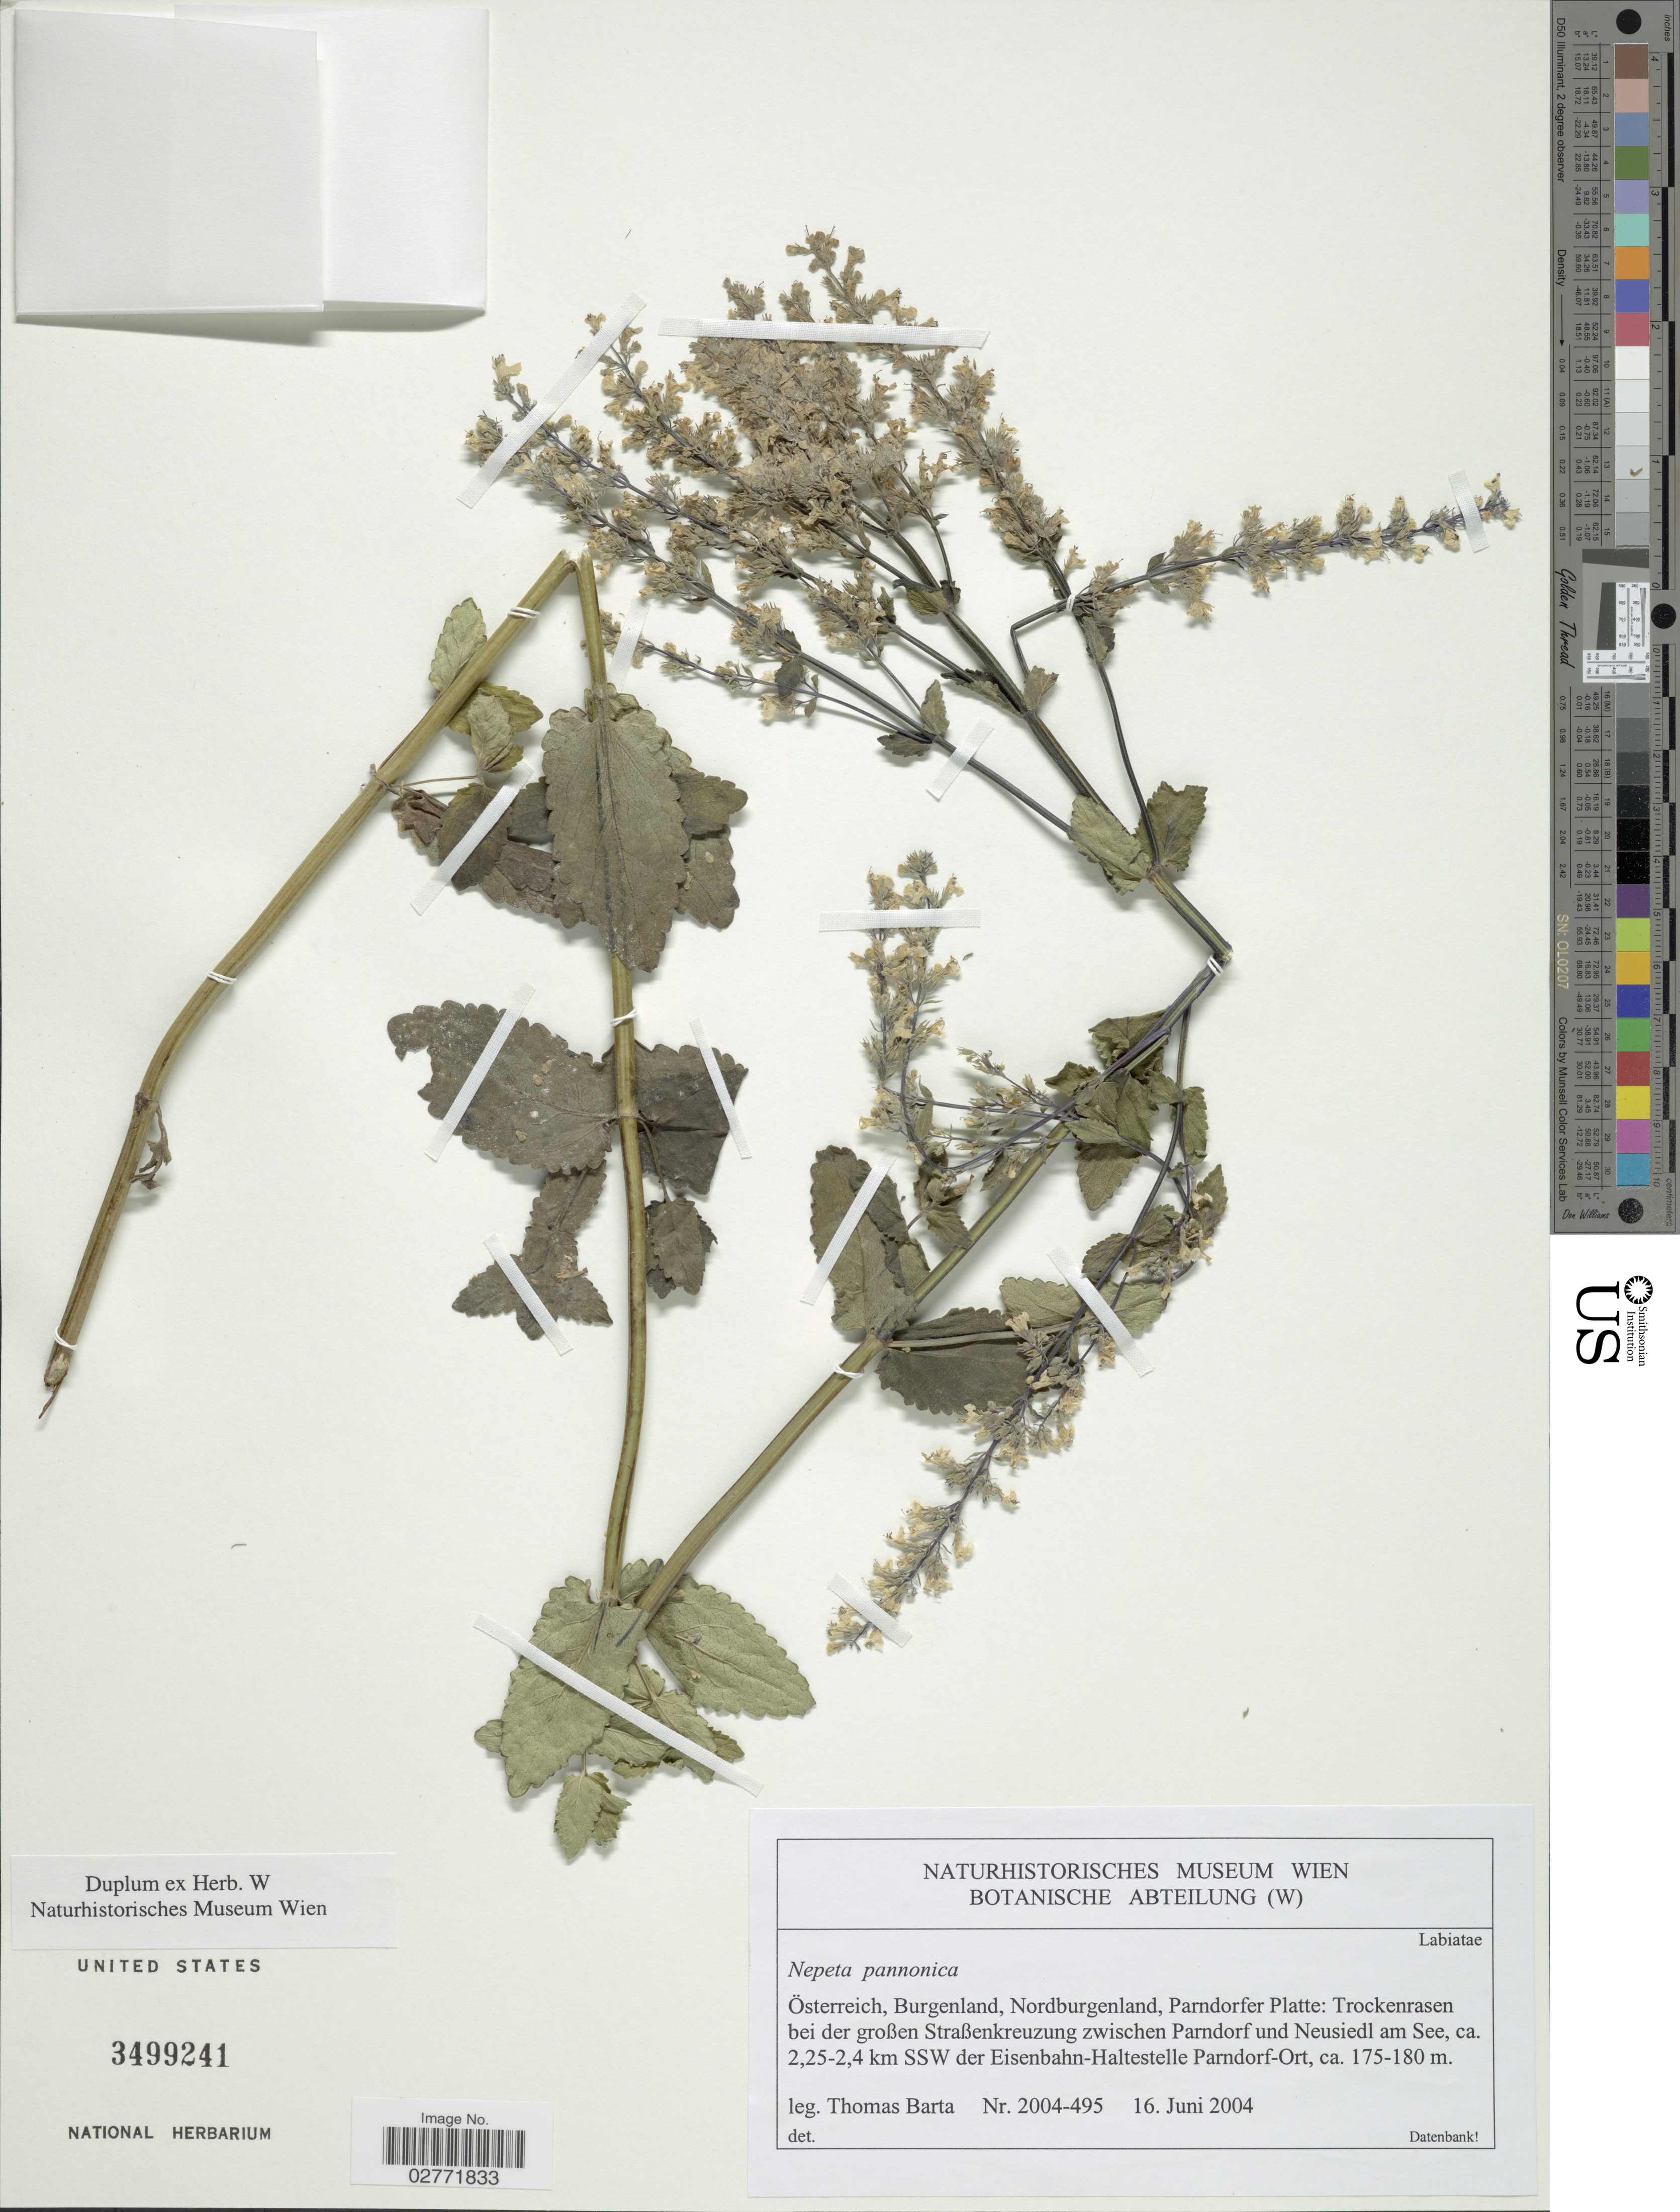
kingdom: Plantae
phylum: Tracheophyta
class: Magnoliopsida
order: Lamiales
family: Lamiaceae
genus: Nepeta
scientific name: Nepeta pannonica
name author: L.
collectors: T. Barta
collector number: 2004-495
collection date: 2004-06-16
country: Austria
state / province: Burgenland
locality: Österreich, Burgenland, Nordburgenland, Parndorfer Platte: Trockenrasen bei der großen Straßenkreuzung zwischen Parndorf und Neusiedl am See, ca. 2.25-2.4 km SSW der Eisenbahn-Haltestelle Parndorf-Ort.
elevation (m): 175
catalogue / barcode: US 3499241